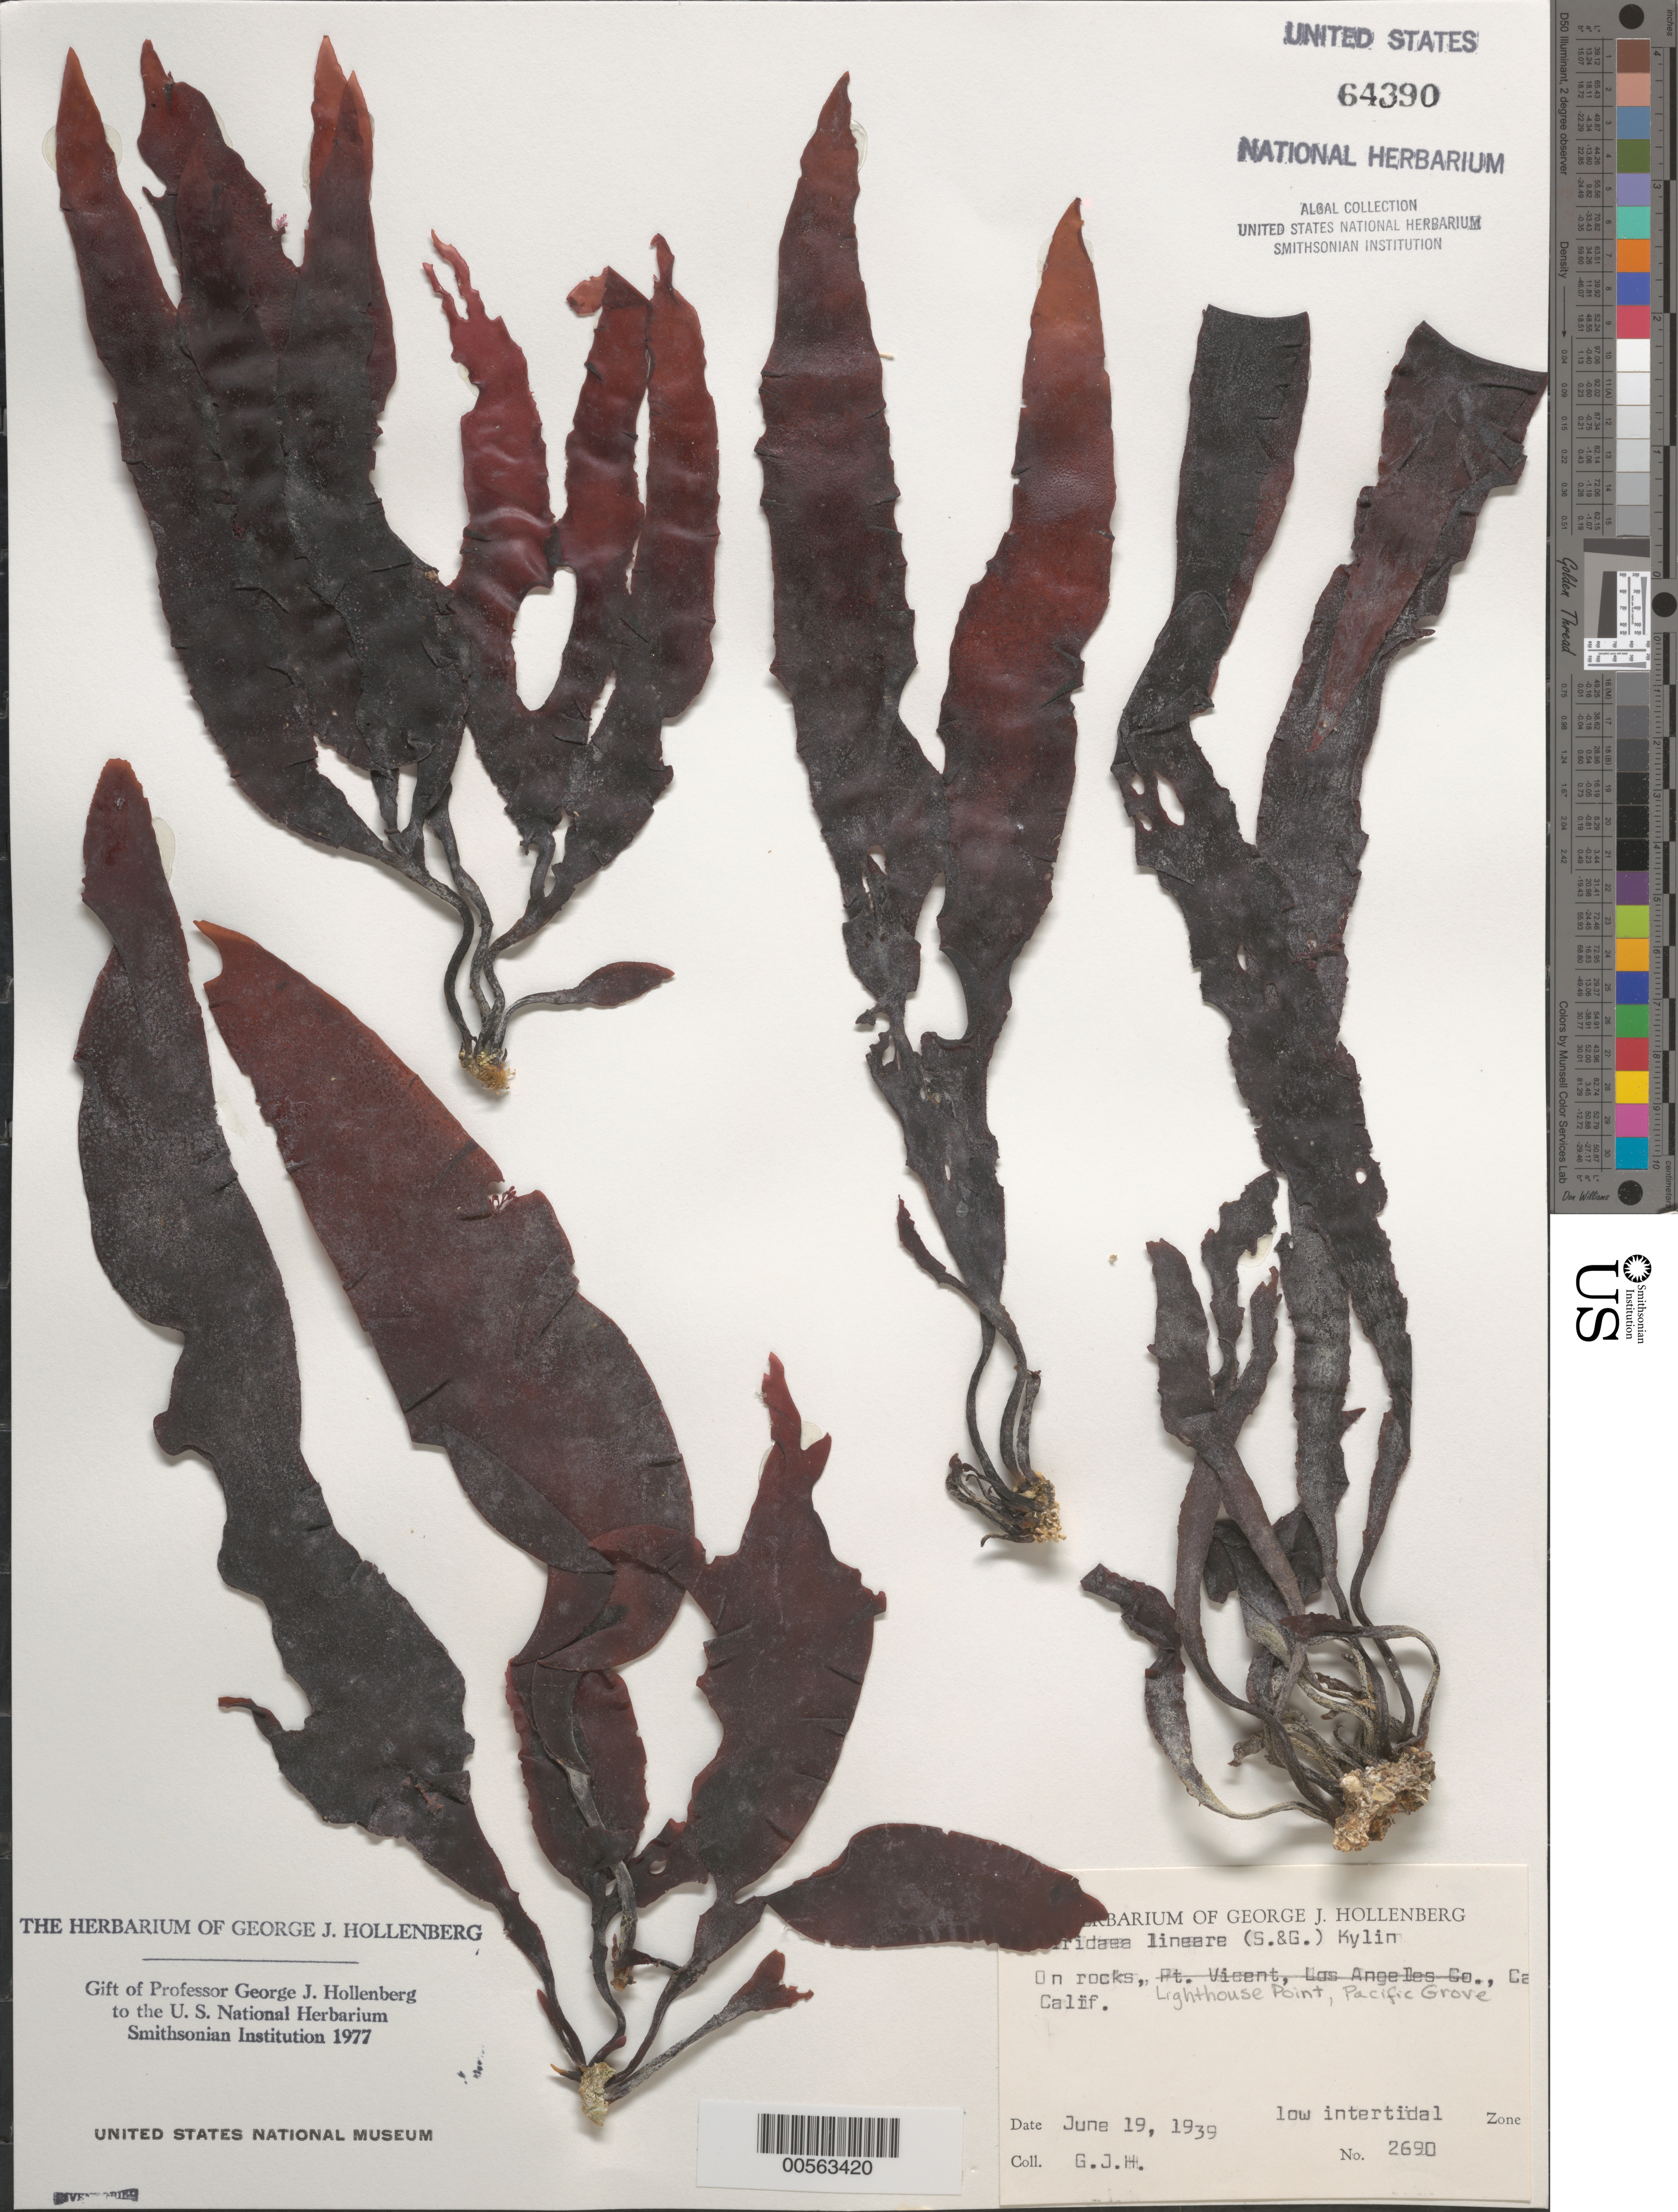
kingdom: Plantae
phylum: Rhodophyta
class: Florideophyceae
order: Gigartinales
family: Gigartinaceae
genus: Mazzaella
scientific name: Mazzaella linearis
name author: (Setchell & N.L. Gardner) Fredericq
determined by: Algae name updating Project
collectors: G. Hollenberg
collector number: GJH 2690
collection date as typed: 19 Jun 1939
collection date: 1939-06-19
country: United States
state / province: California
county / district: Monterey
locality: Lighthouse Point, near Pacific Grove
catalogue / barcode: US 64390